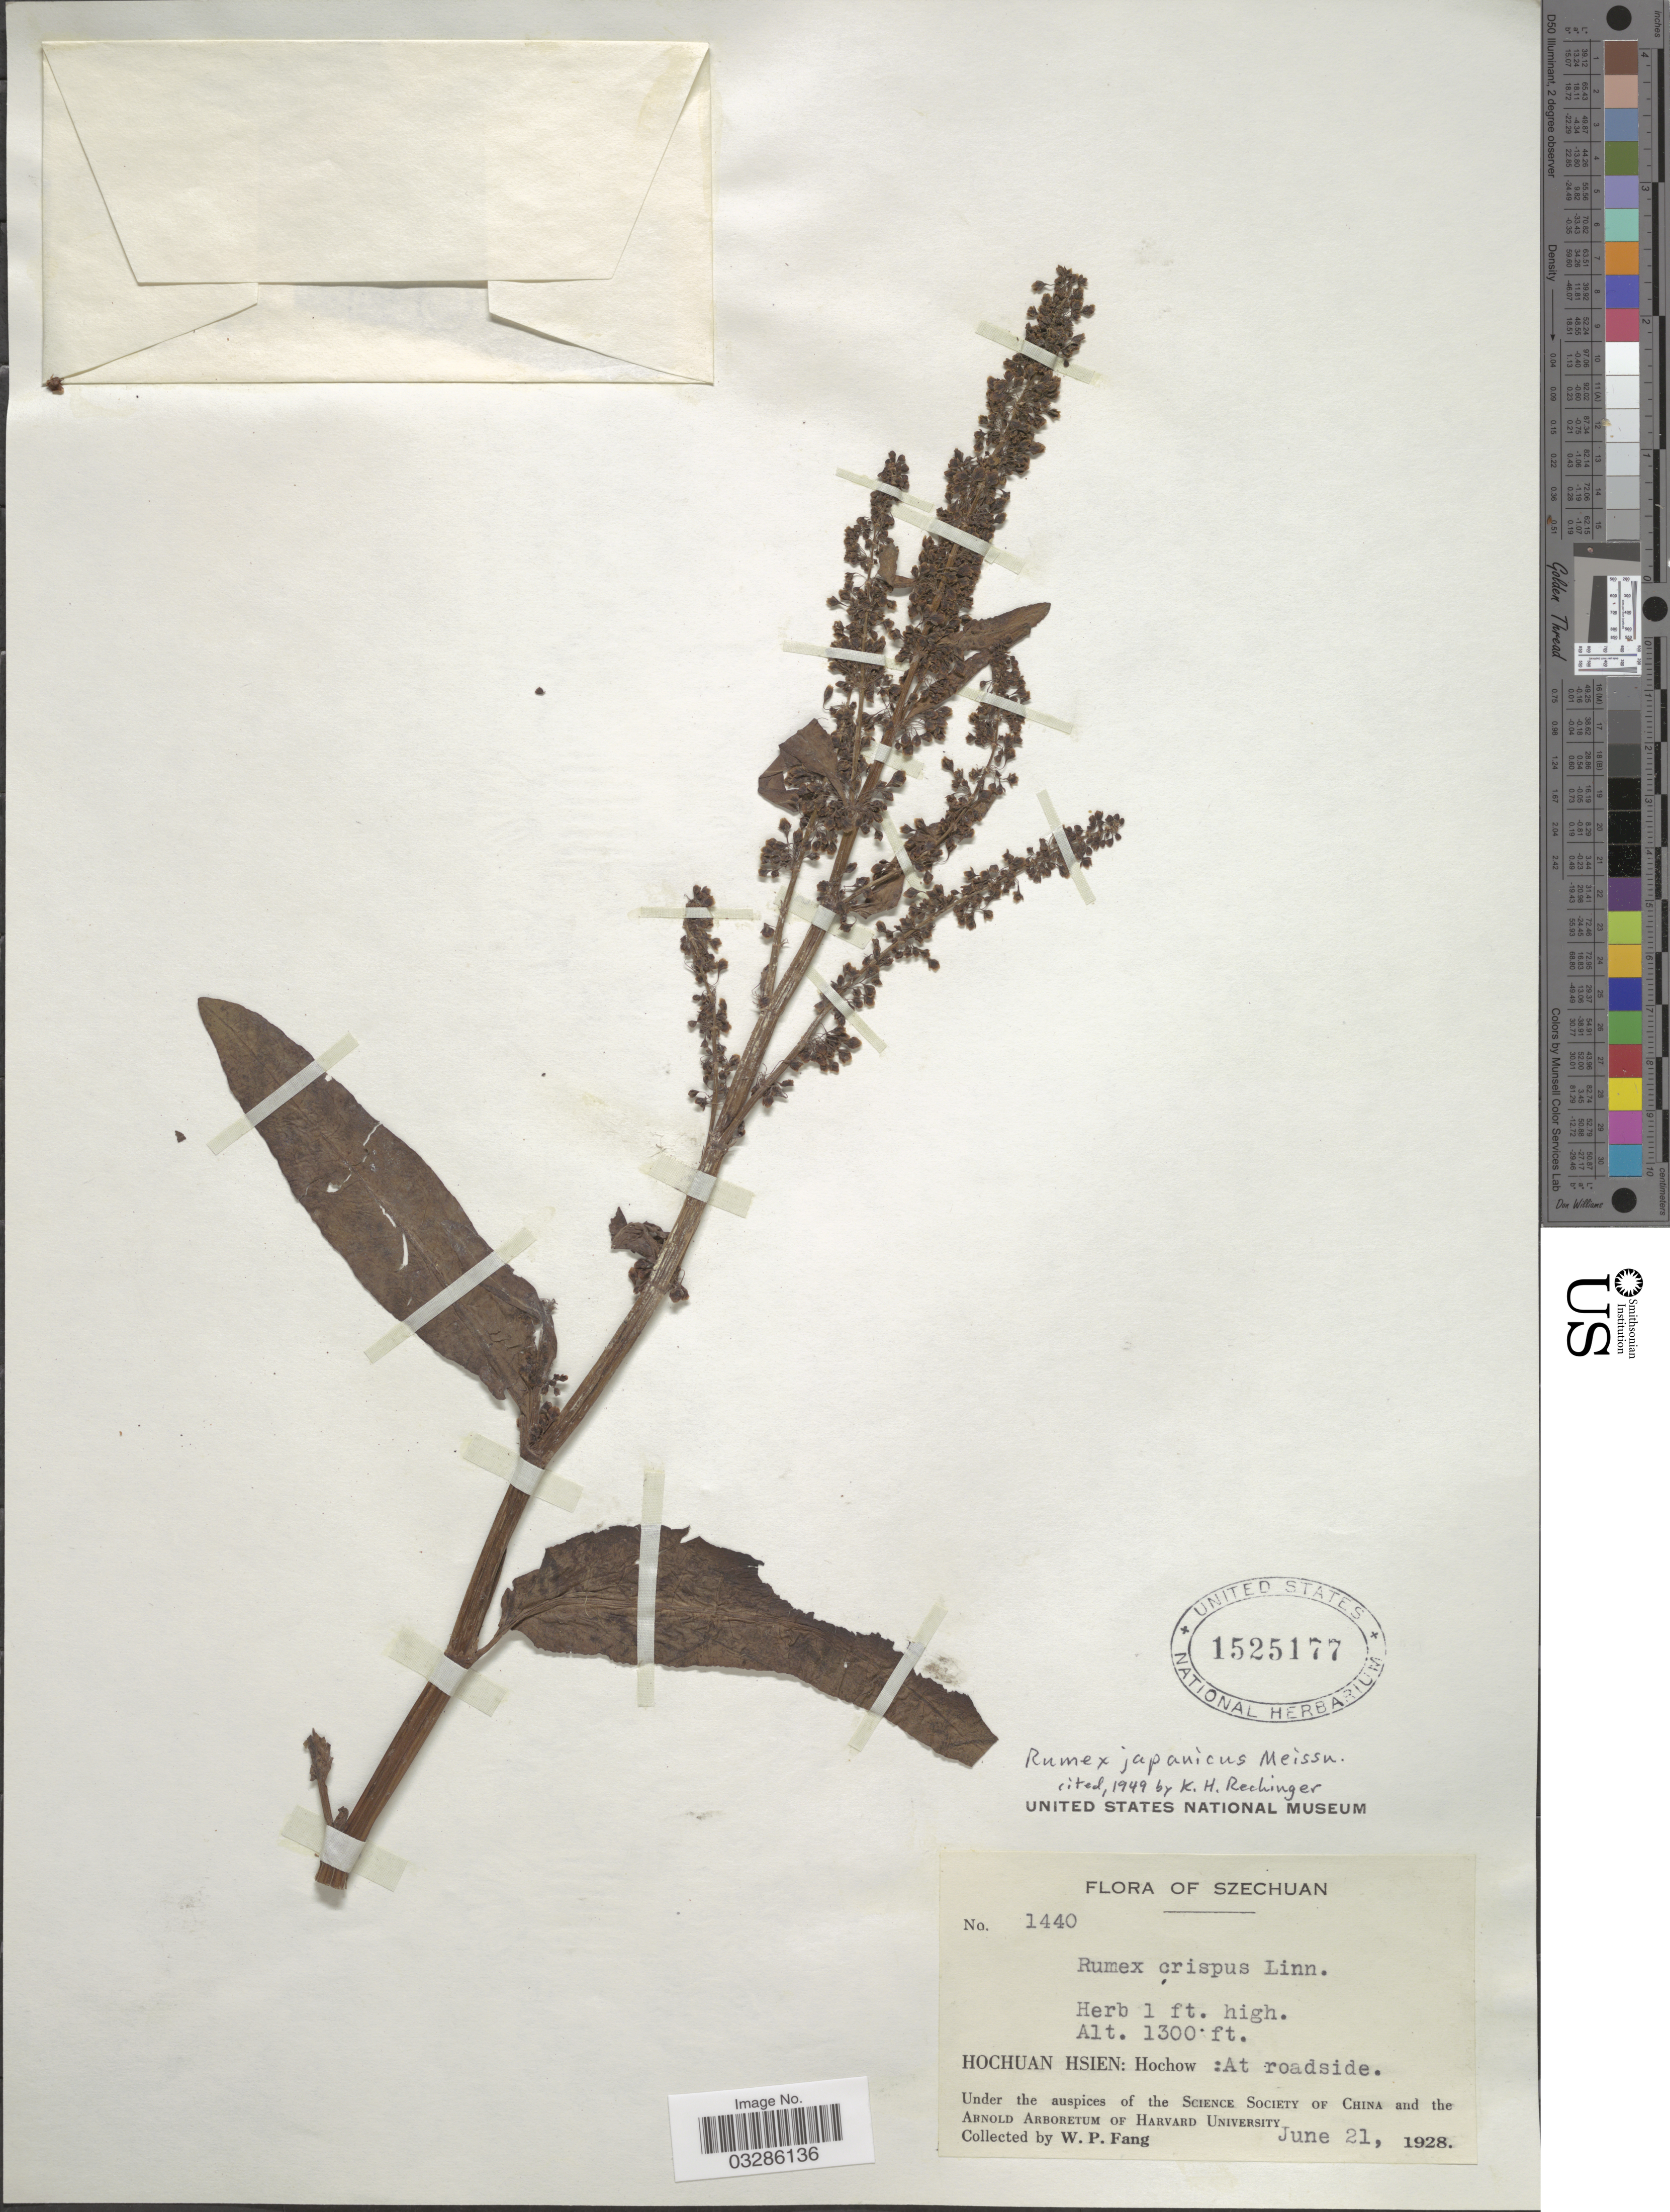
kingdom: Plantae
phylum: Tracheophyta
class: Magnoliopsida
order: Caryophyllales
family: Polygonaceae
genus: Rumex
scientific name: Rumex japonicus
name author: Houtt.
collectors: W. P. Fang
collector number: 1440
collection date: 1928-06-21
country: China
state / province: Sichuan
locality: Szechuan. Houchuan Hsien: Hochow: At roadside.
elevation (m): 396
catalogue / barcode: US 1525177